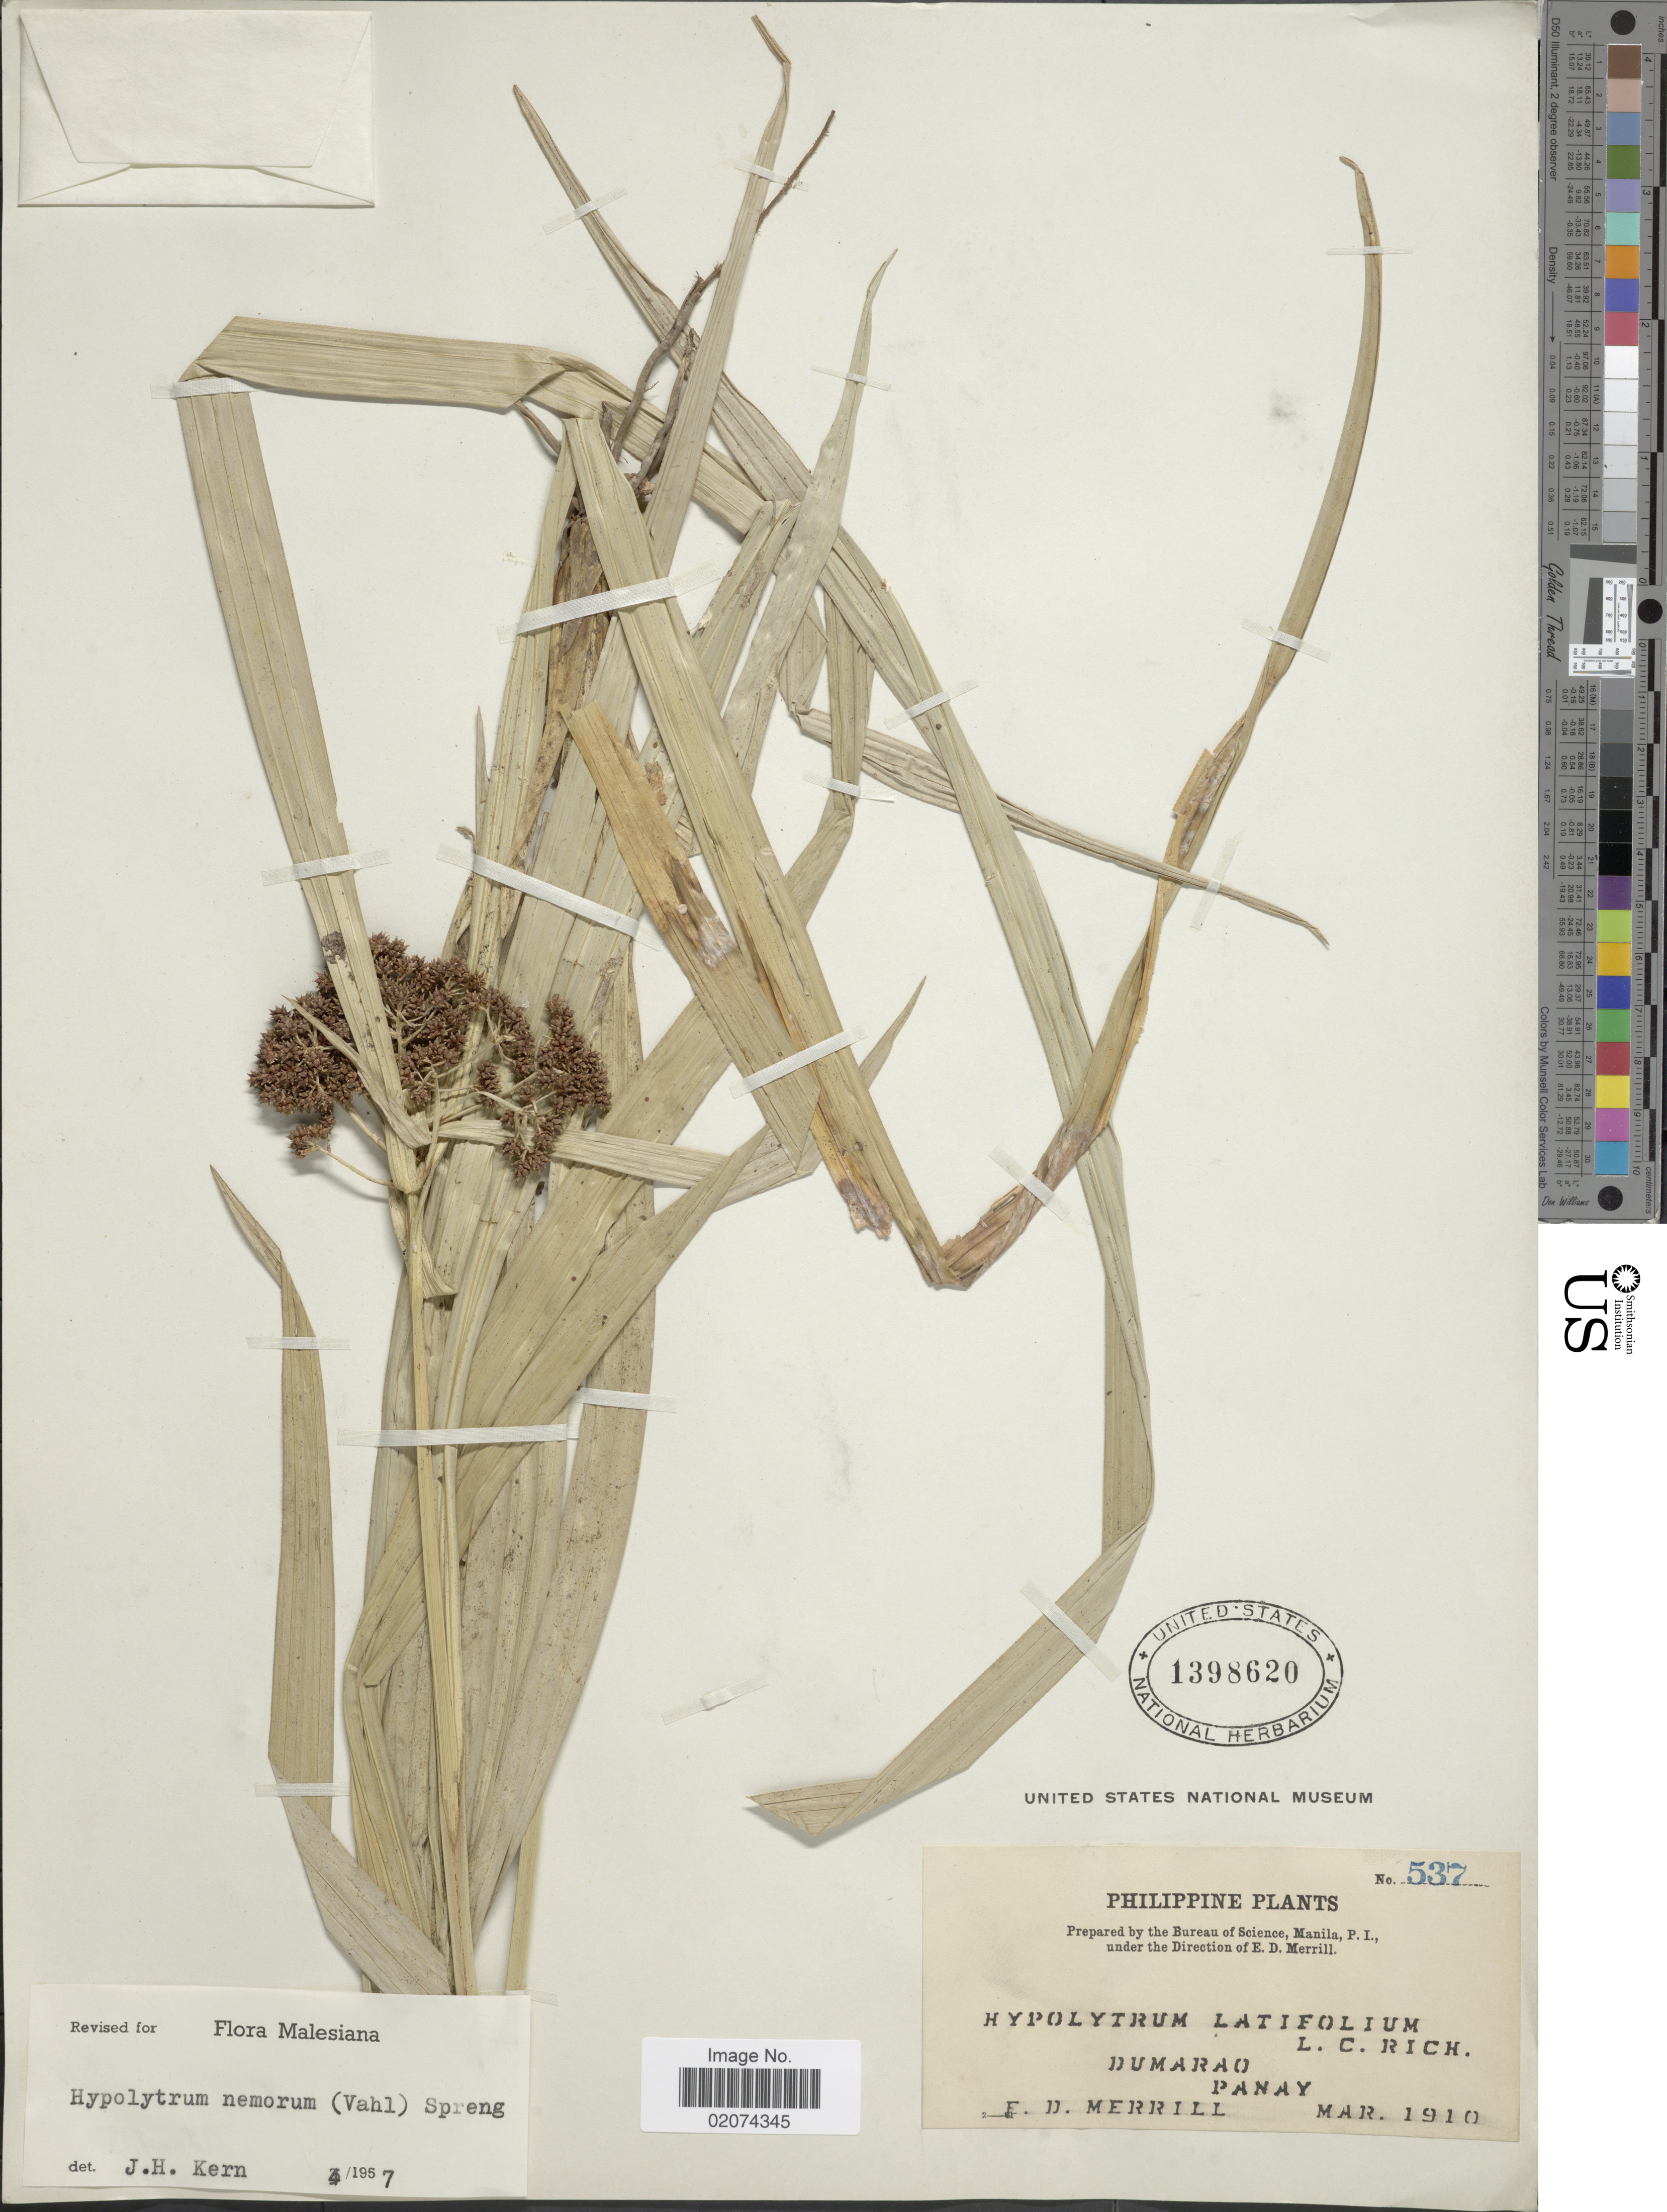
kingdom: Plantae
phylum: Tracheophyta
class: Liliopsida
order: Poales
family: Cyperaceae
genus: Hypolytrum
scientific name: Hypolytrum nemorum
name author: (Vahl) Spreng.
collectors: E. D. Merrill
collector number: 537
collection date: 1910-03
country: Philippines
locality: Dumarao, Panay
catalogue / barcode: US 1398620